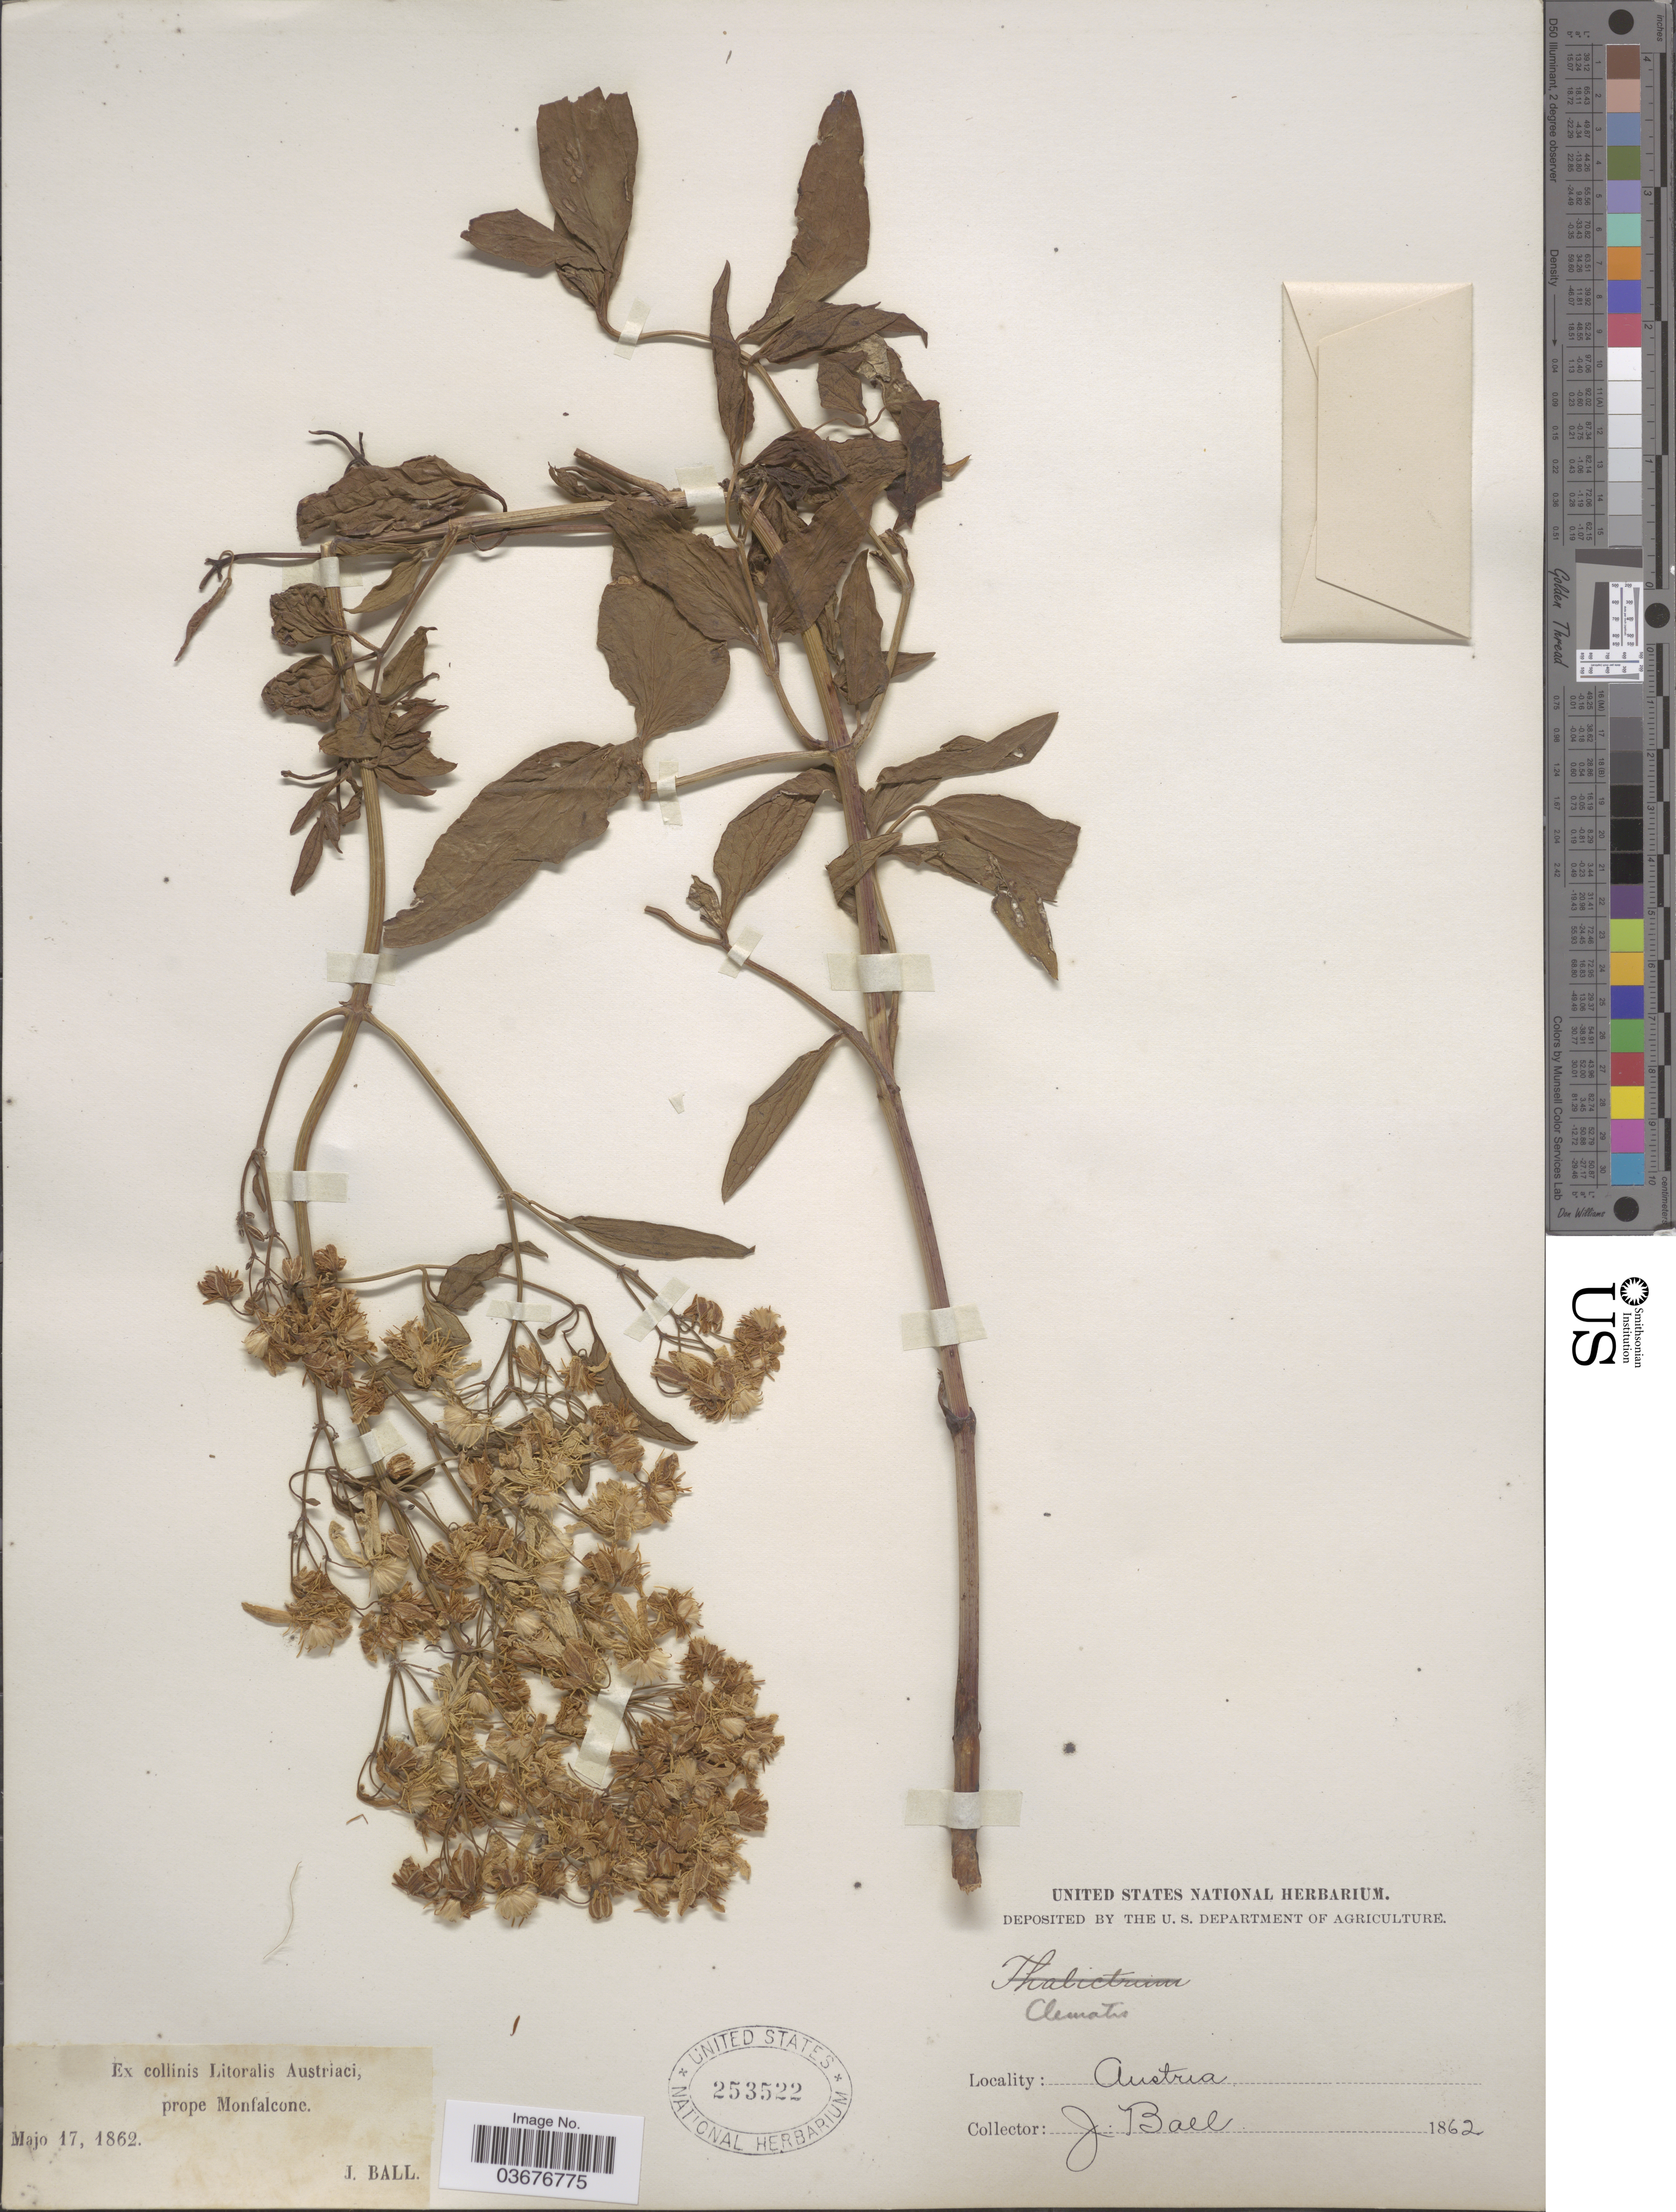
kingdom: Plantae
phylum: Tracheophyta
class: Magnoliopsida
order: Ranunculales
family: Ranunculaceae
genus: Clematis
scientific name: Clematis viticella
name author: L.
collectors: J. Ball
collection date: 1862-05-17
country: Austria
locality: Ex collinis Litoralis Austriaci, prope Monfalcone.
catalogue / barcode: US 253522